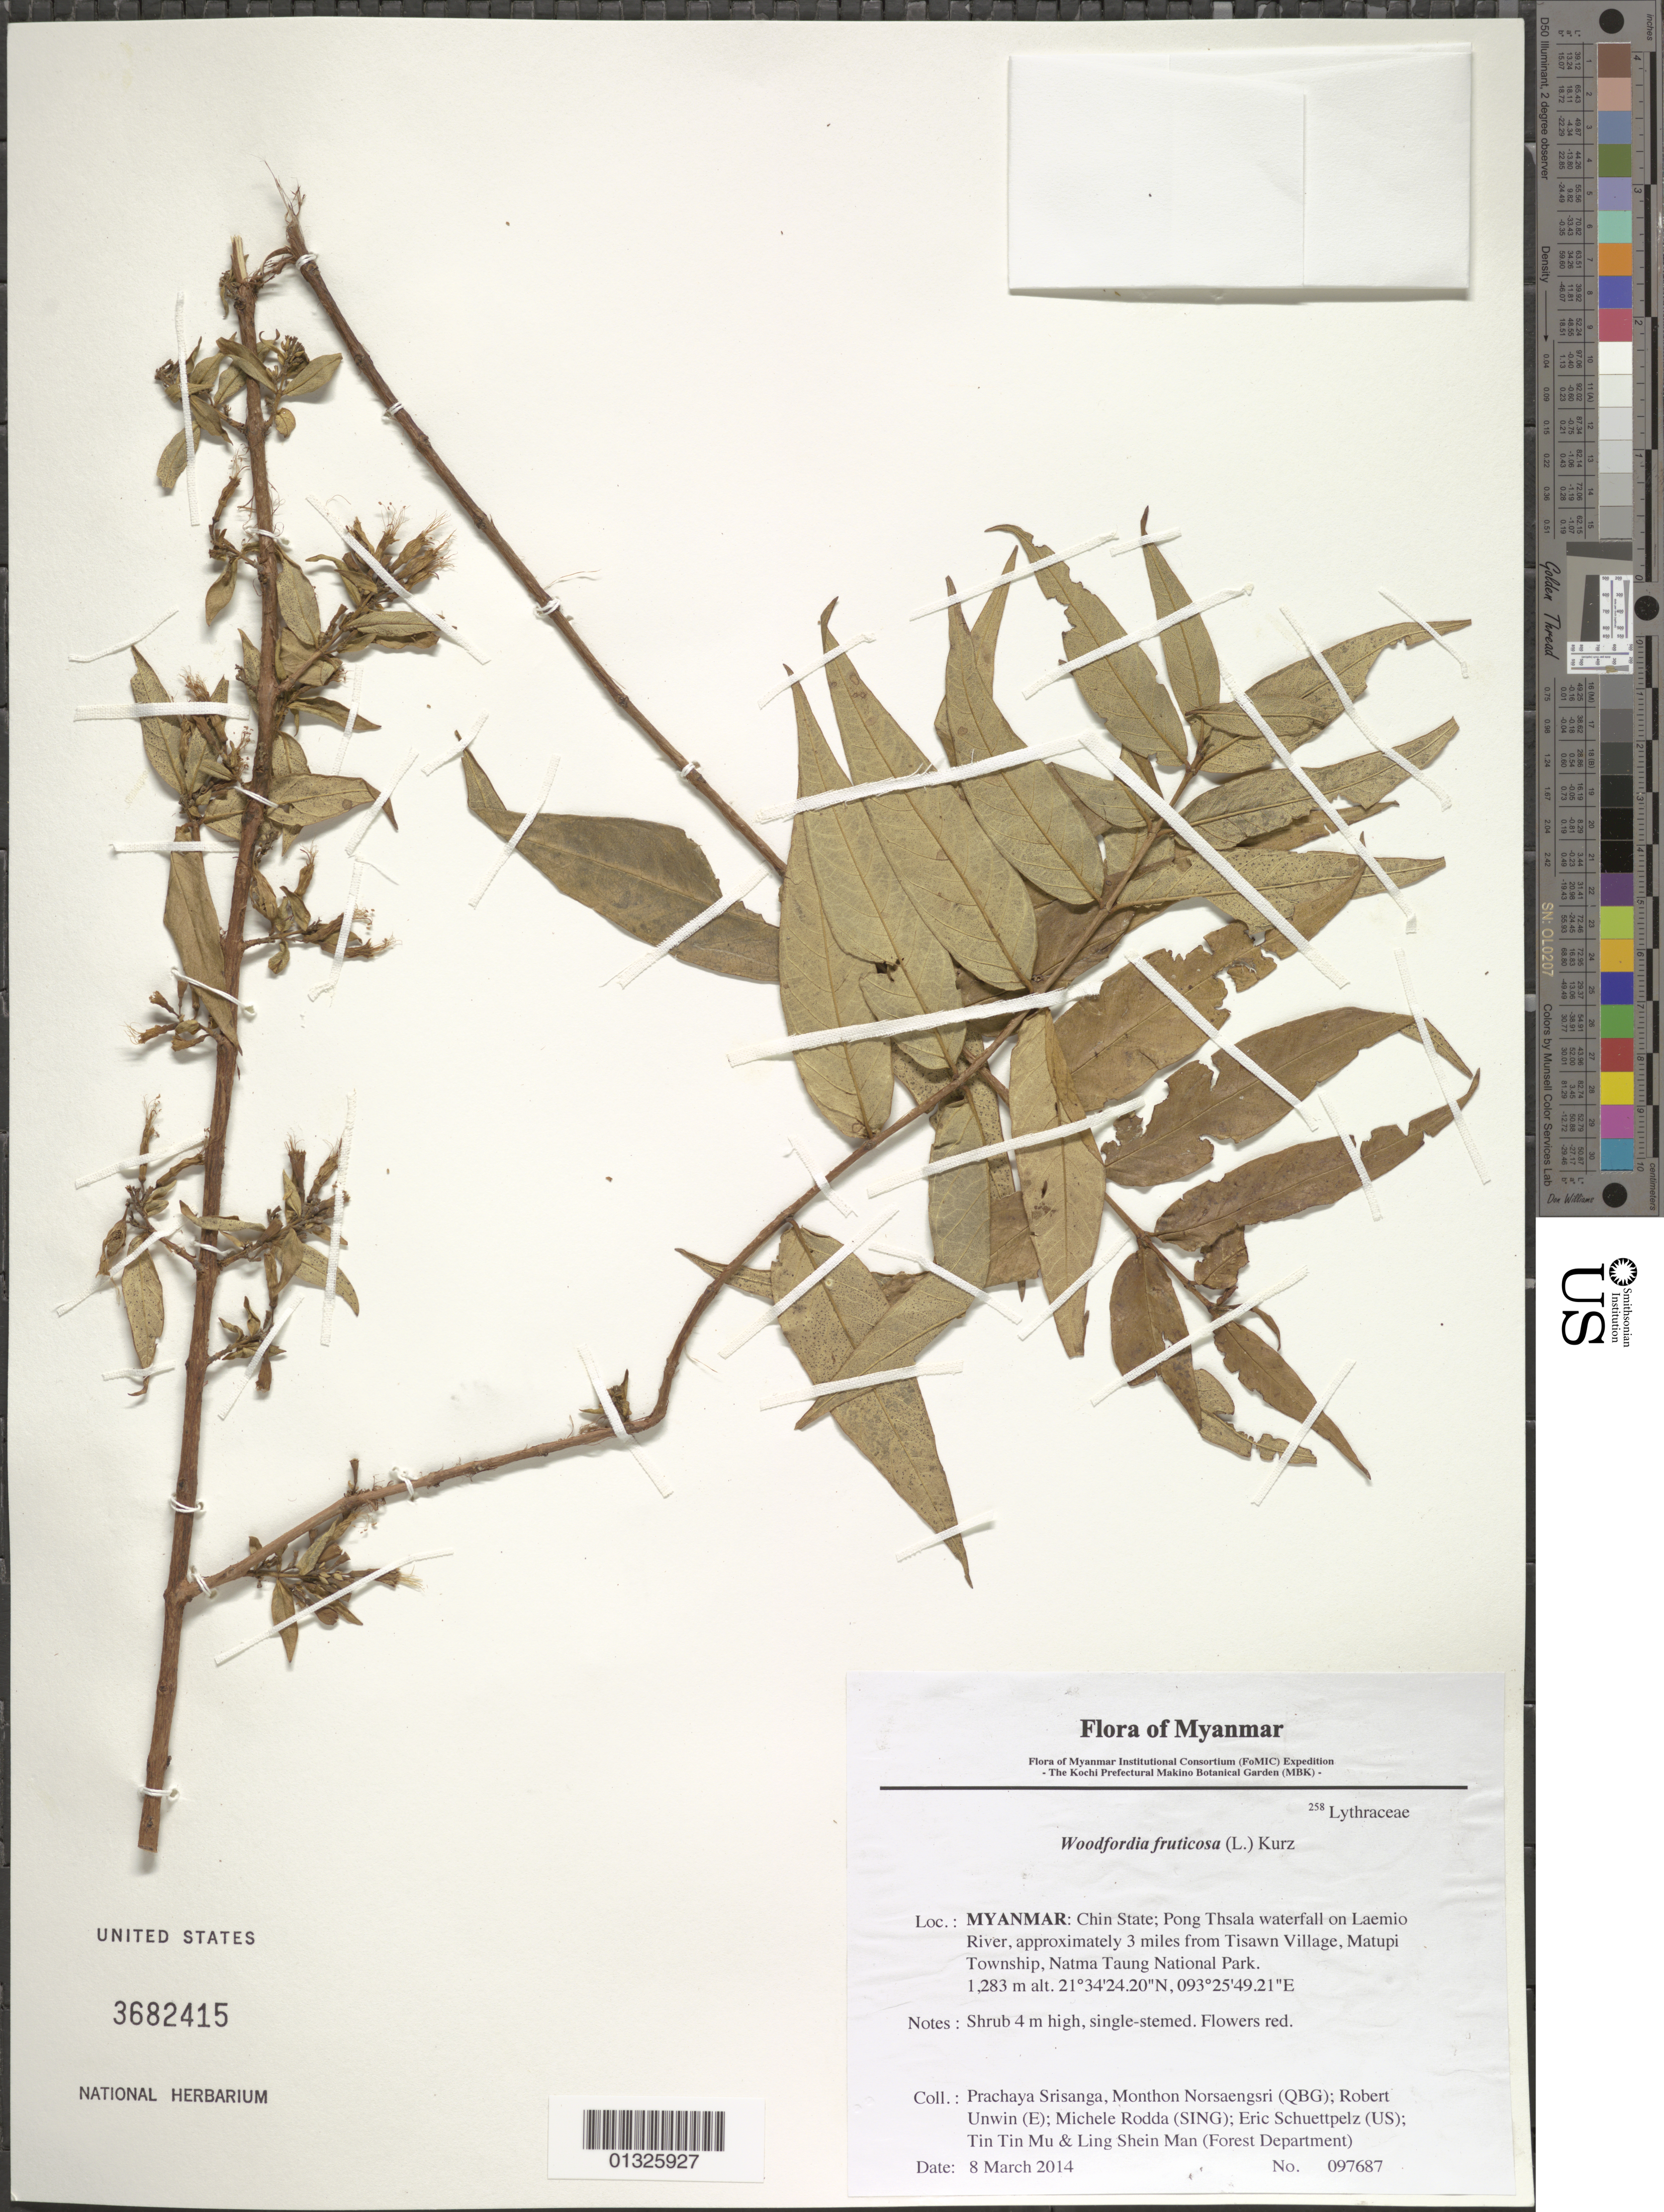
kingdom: Plantae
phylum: Tracheophyta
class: Magnoliopsida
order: Myrtales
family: Lythraceae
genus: Woodfordia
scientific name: Woodfordia fruticosa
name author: (L.) Kurz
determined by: Fujikawa, Kazumi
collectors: P. Srisanga, M. Norsaengsri, R. Unwin, M. Rodda, E. Schuettpelz, Tin Tin Mu & Ling Shein Man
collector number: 97687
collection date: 2014-03-08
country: Myanmar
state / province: Chin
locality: Pong Thsala waterfall on Laemio River, approximately 3 miles from Tisawn Village, Matupi Township, Natma Taung National Park.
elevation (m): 1283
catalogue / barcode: US 3682415